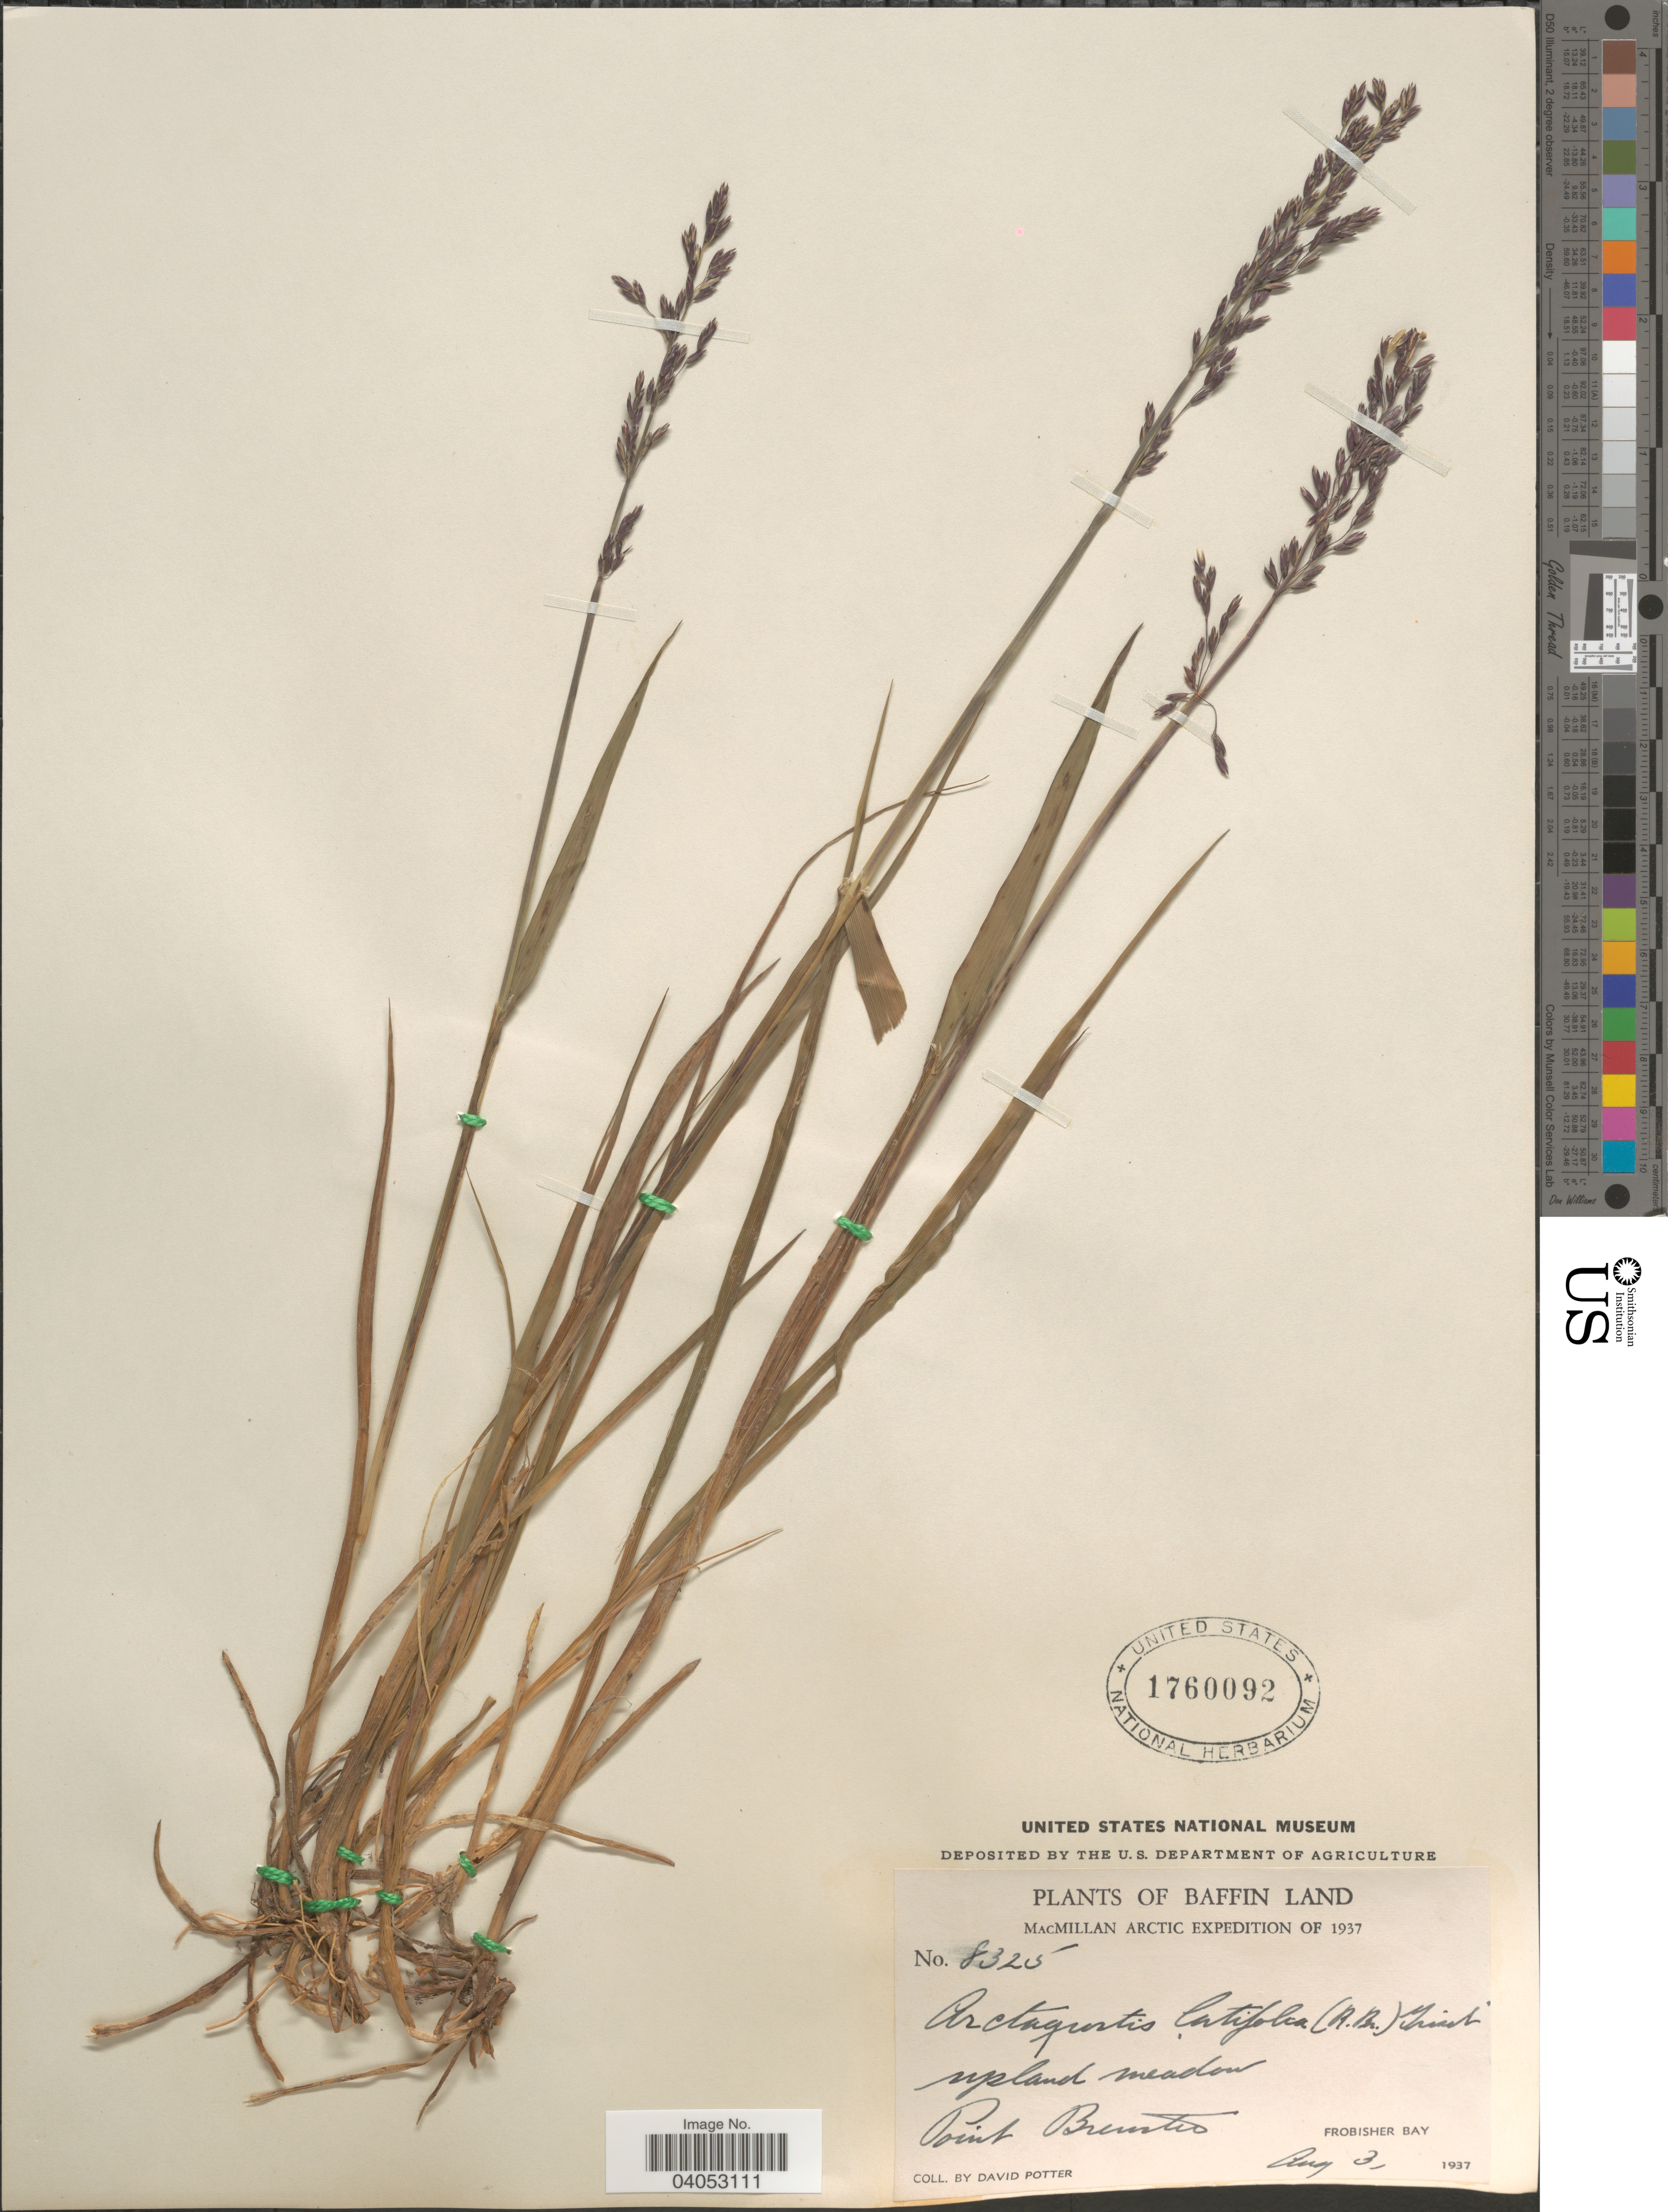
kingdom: Plantae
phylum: Tracheophyta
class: Liliopsida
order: Poales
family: Poaceae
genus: Arctagrostis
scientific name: Arctagrostis latifolia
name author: (R. Br.) Griseb.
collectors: D. Potter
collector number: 8325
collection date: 1937-08-03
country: Canada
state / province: Nunavut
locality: Baffin Land. Point Brewster. Frobisher Bay.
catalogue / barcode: US 1760092